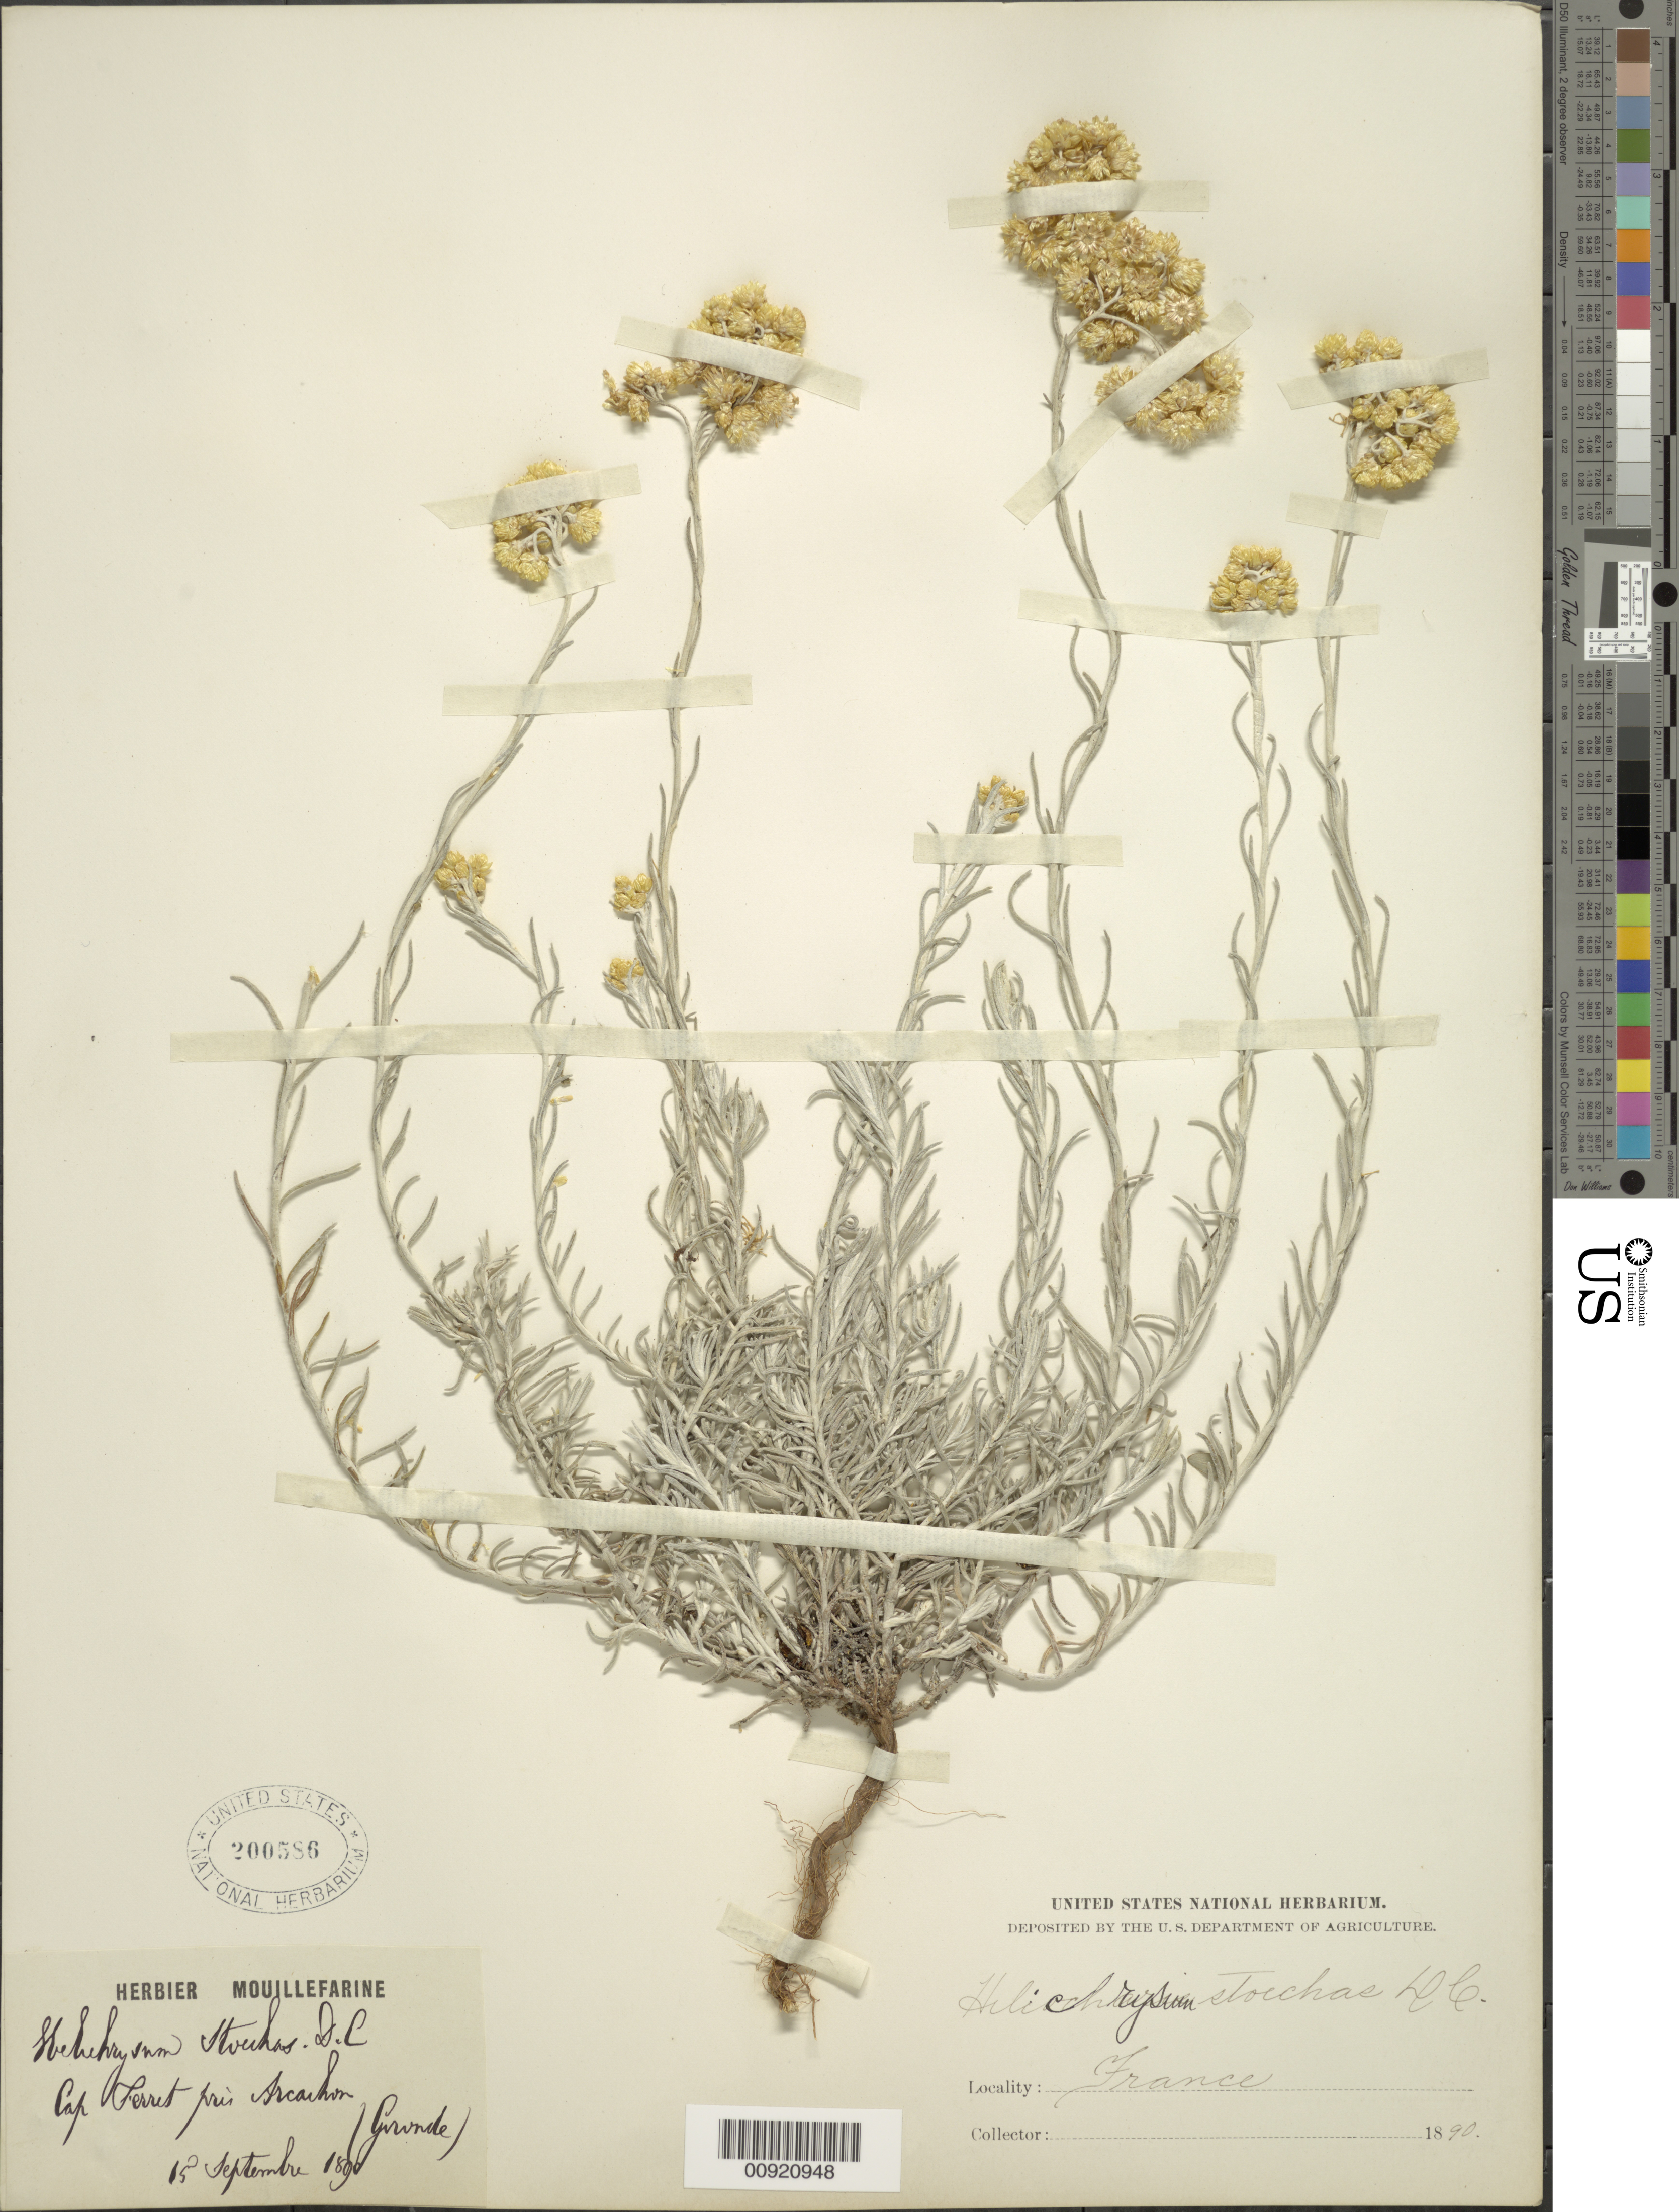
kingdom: Plantae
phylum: Tracheophyta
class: Magnoliopsida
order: Asterales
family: Asteraceae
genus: Helichrysum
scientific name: Helichrysum stoechas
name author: DC.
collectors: A. Mouillefarine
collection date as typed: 15 Sep 1890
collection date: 1890-09-15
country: France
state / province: Nouvelle-Aquitaine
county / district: Gironde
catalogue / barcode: US 200586